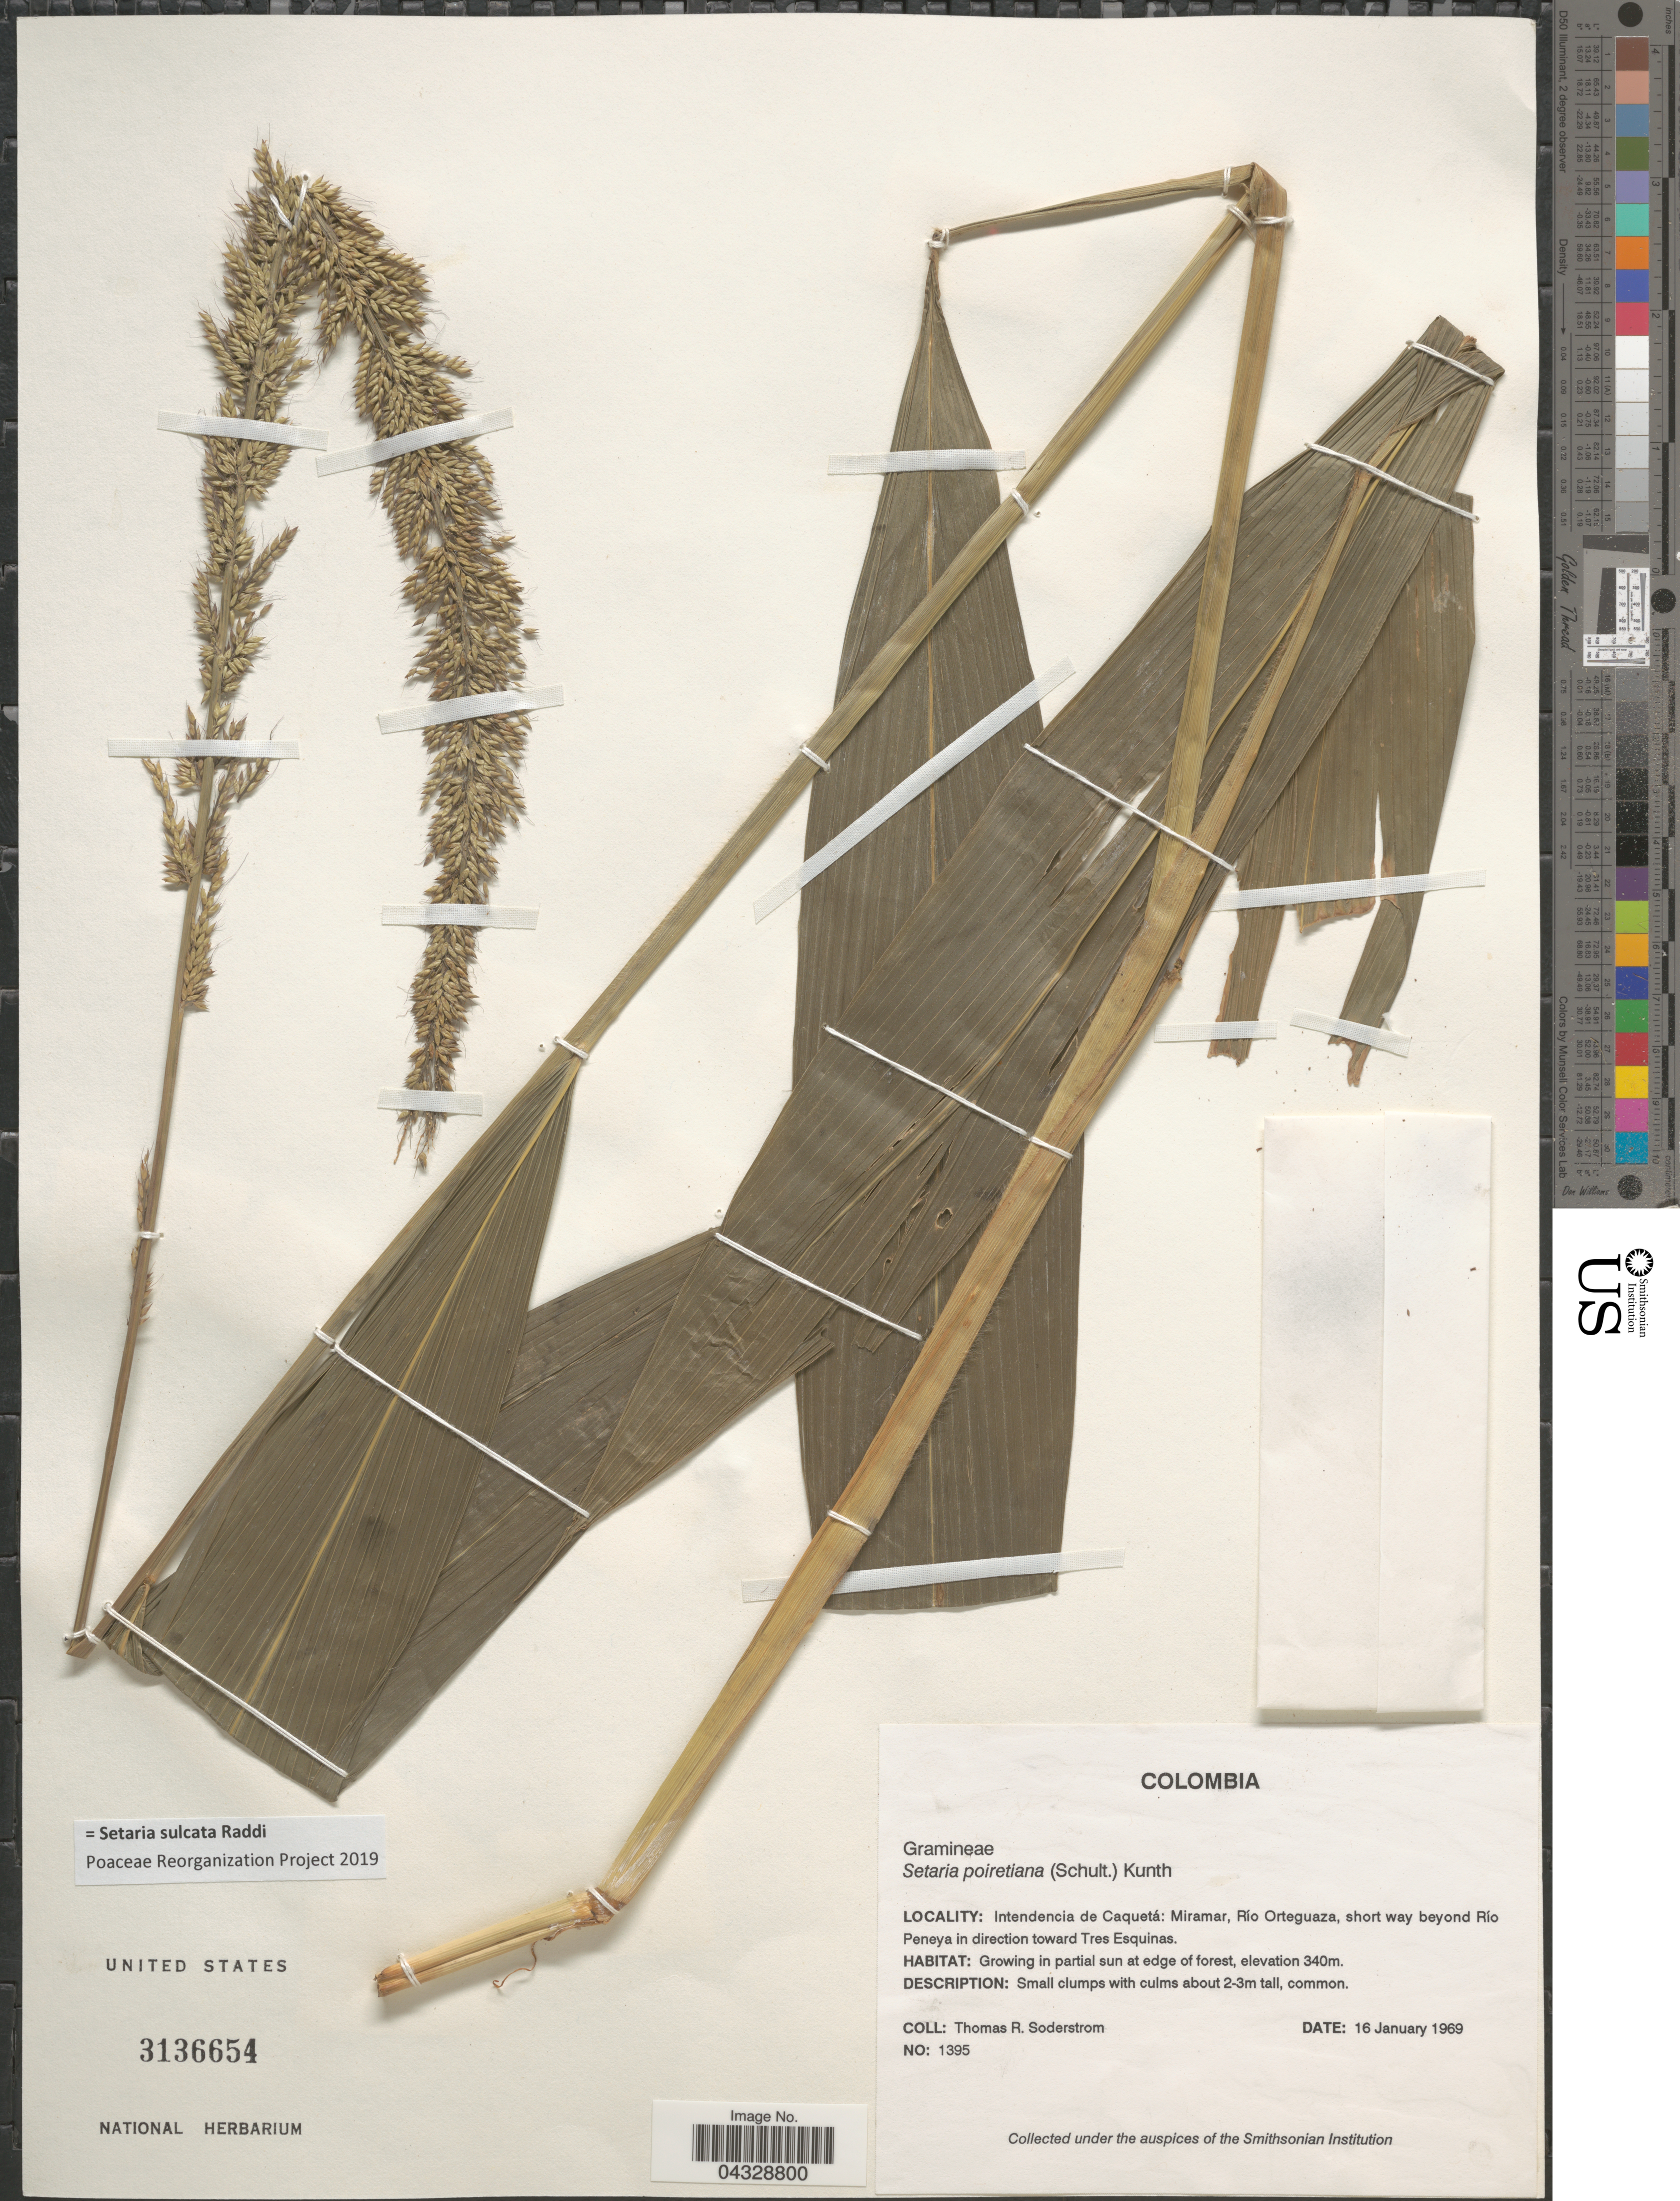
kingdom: Plantae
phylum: Tracheophyta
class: Liliopsida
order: Poales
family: Poaceae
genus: Setaria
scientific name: Setaria sulcata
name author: Raddi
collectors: T. R. Soderstrom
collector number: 1395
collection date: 1969-01-16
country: Colombia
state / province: Caquetá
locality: Intendencia de Caquetá: Miramar, Río Orteguaza, short way beyond Río Peneya in direction toward Tres Esquinas.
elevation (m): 340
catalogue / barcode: US 3136654